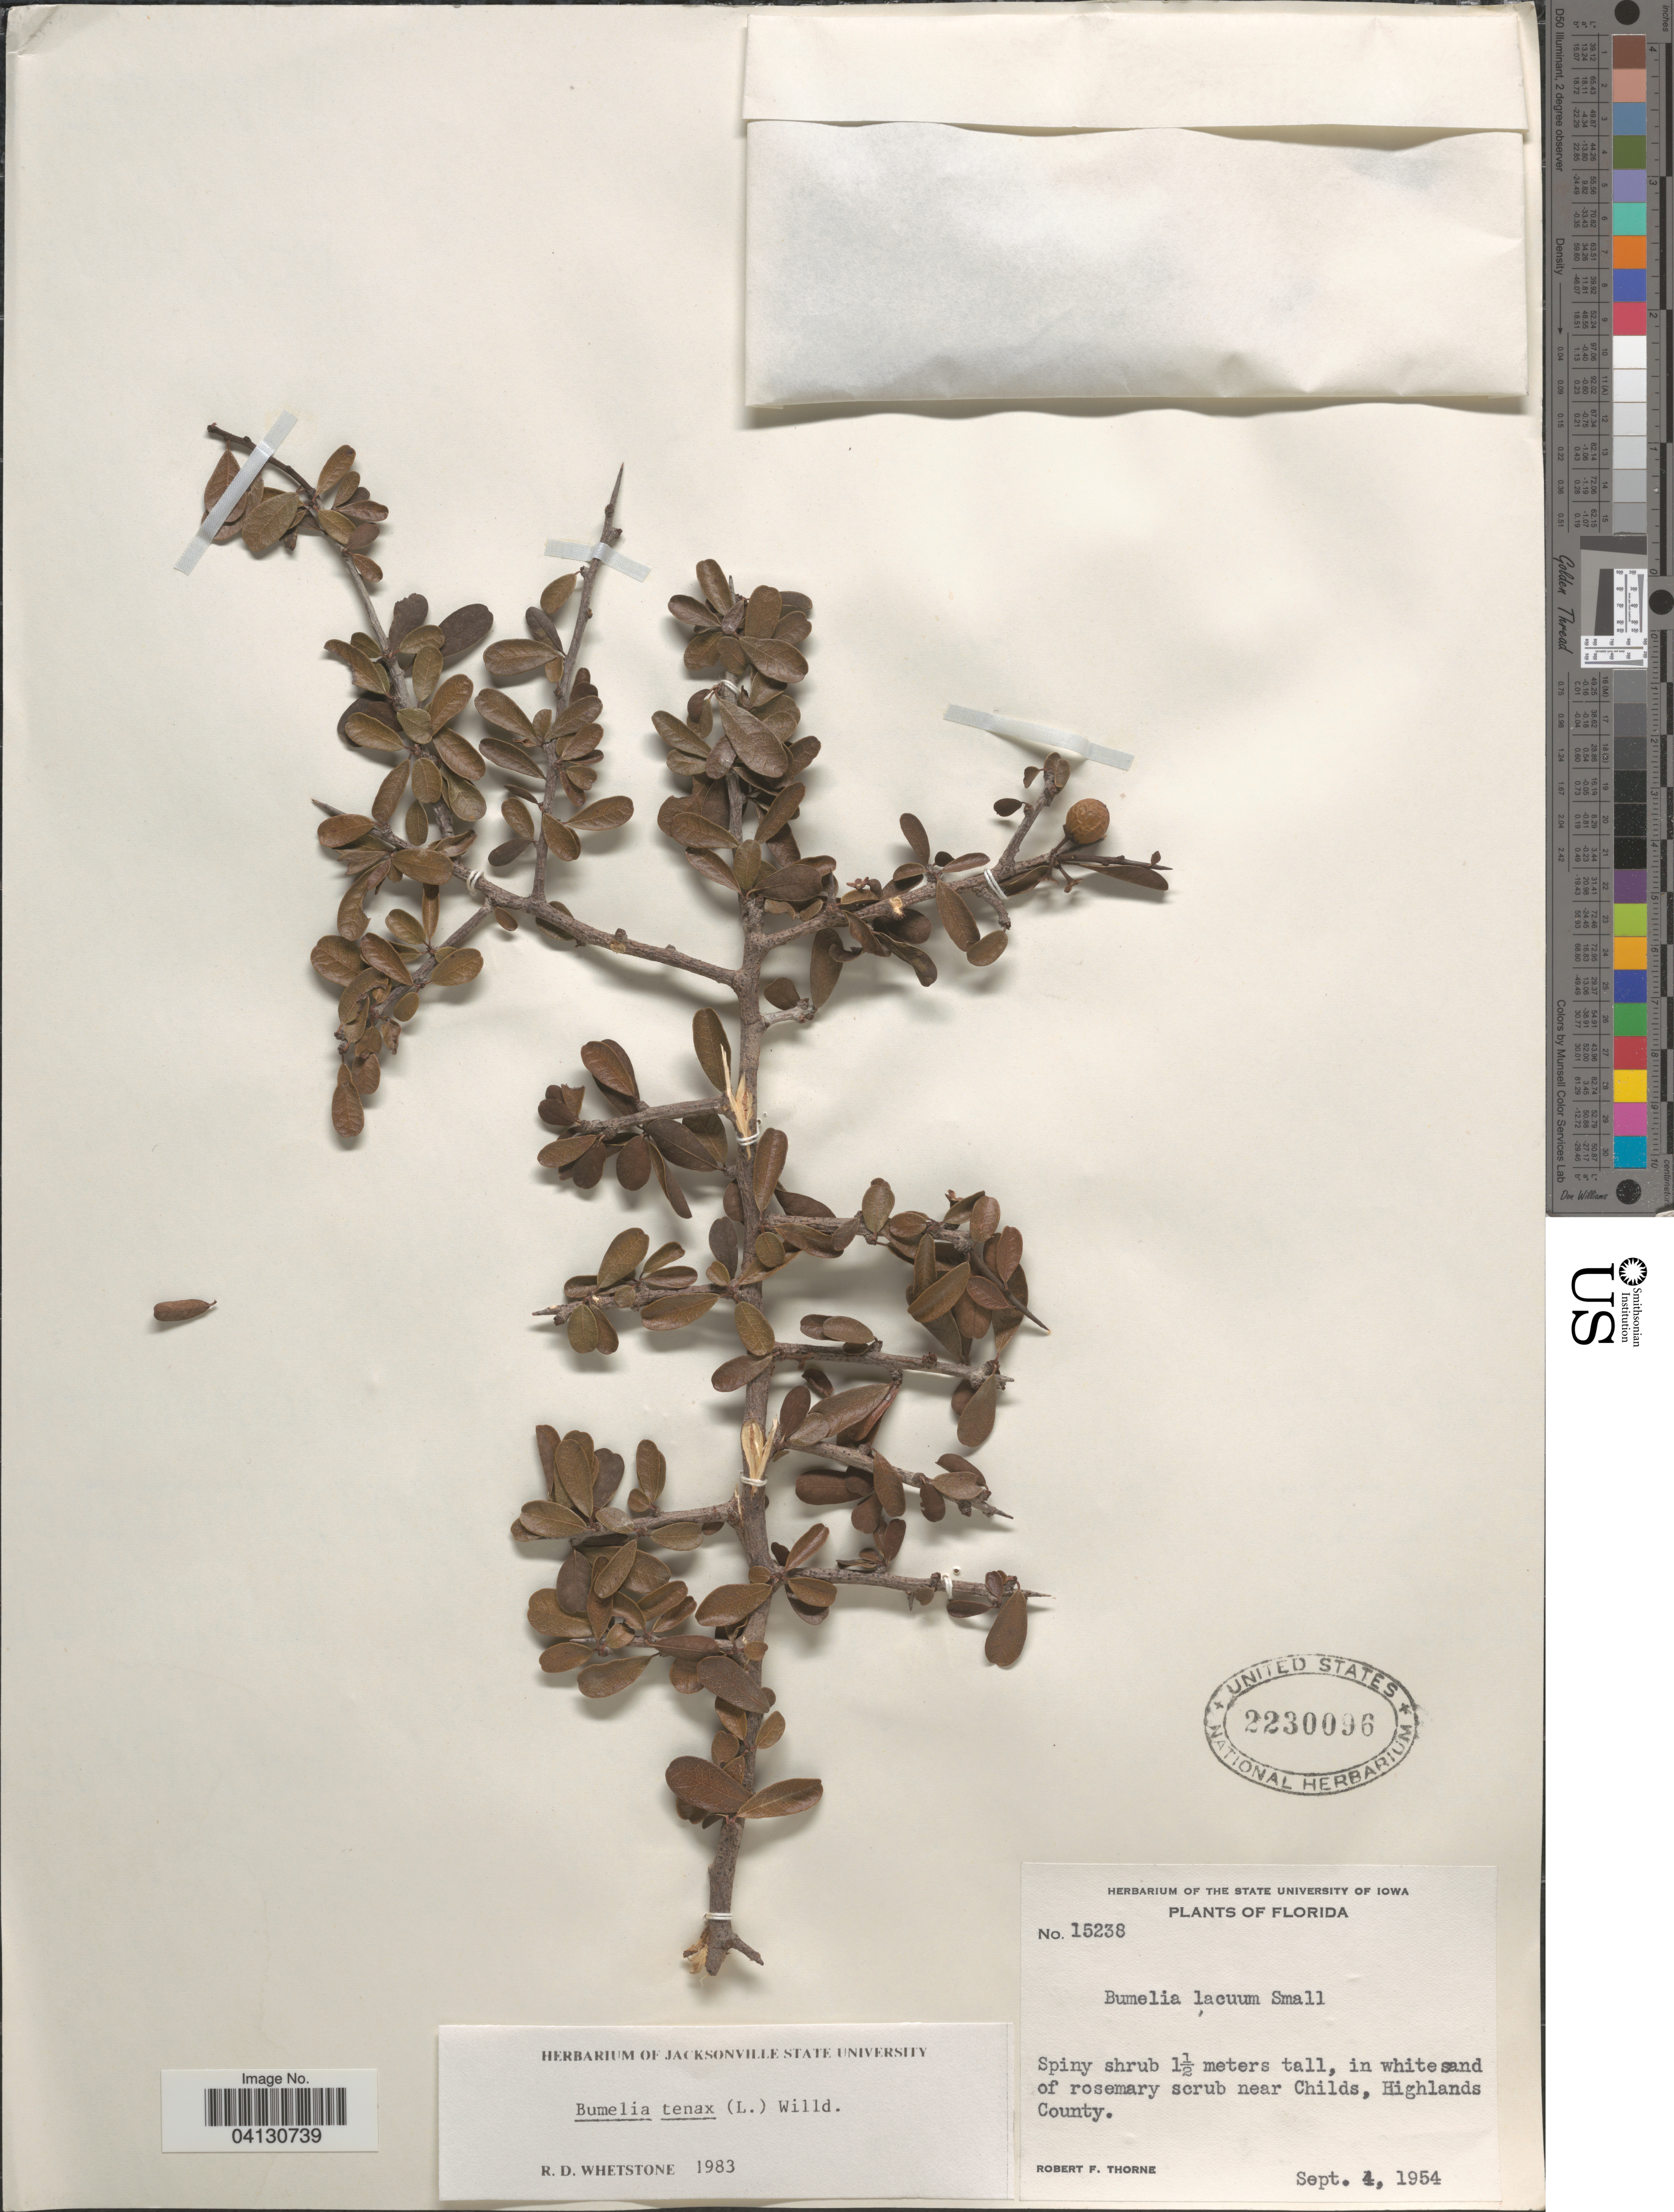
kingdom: Plantae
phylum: Tracheophyta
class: Magnoliopsida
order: Ericales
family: Sapotaceae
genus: Bumelia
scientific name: Bumelia tenax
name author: (L.) Willd.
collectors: R. F. Thorne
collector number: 15238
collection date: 1954-09-04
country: United States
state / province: Florida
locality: In white sand of rosemary scrub near Childs, Highlands County.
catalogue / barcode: US 2230096